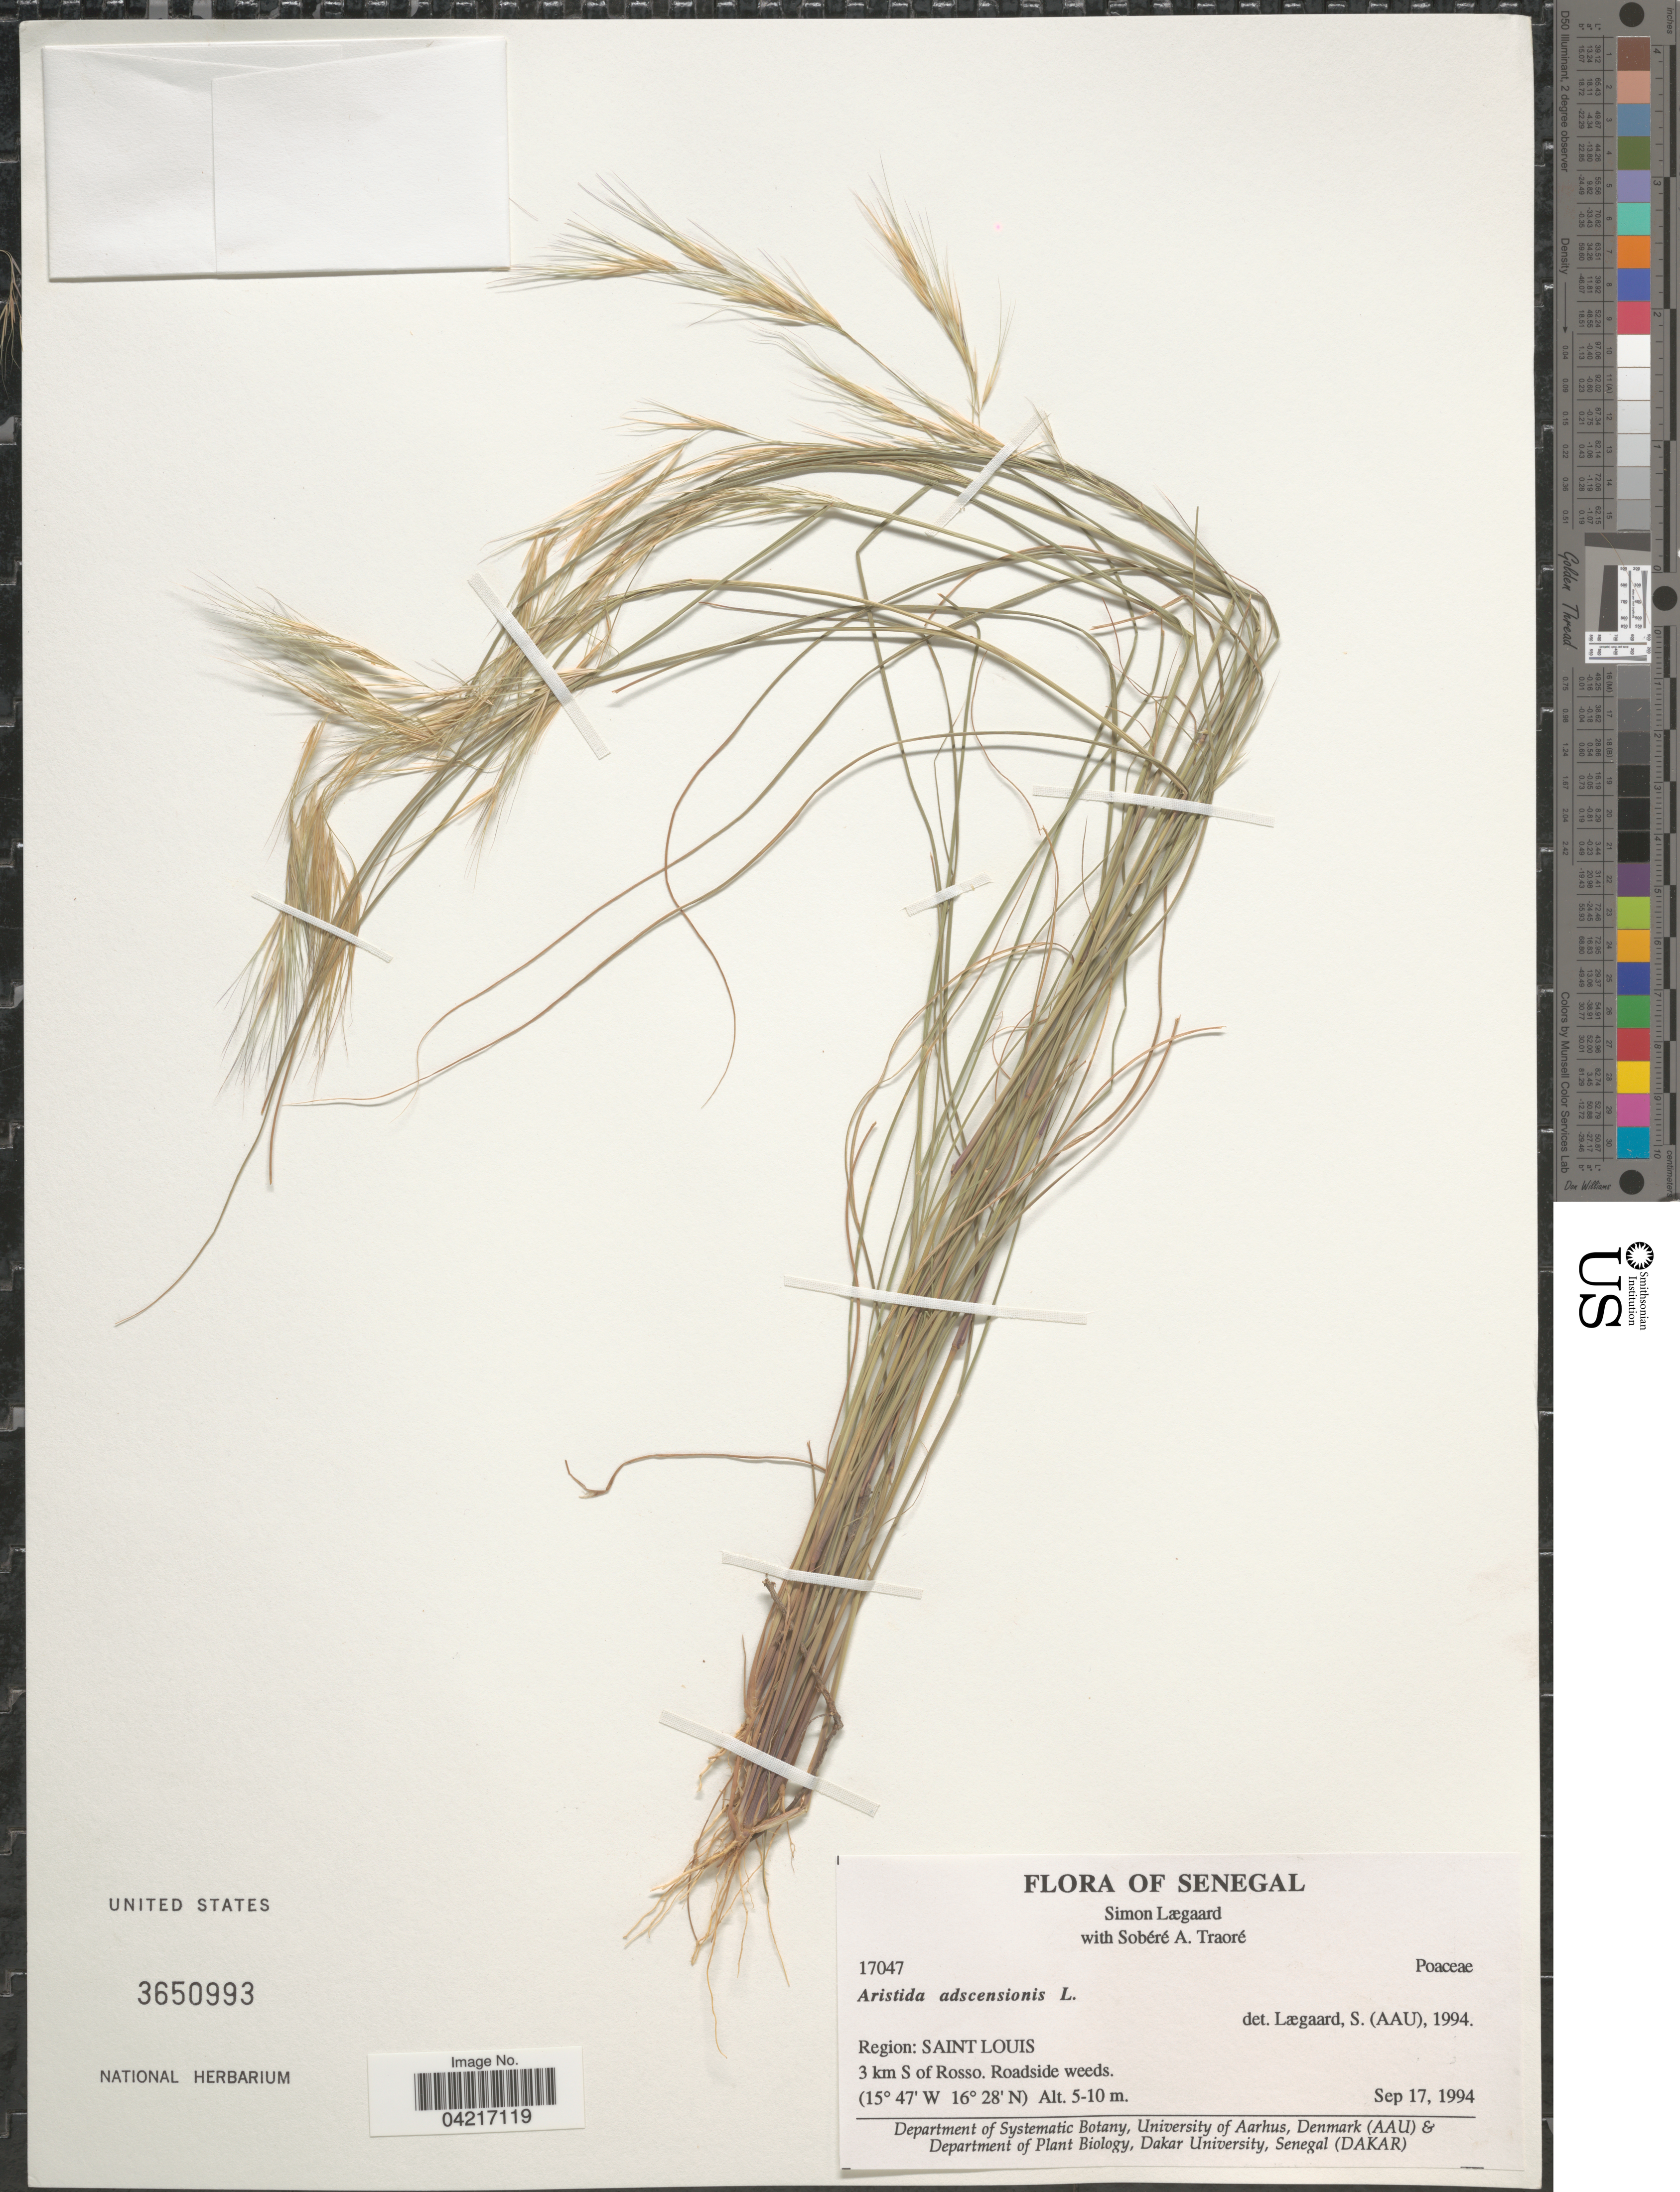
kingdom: Plantae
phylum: Tracheophyta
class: Liliopsida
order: Poales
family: Poaceae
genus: Aristida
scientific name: Aristida adscensionis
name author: L.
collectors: S. Lægaard & S. Traore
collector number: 17047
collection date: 1994-09-17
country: Senegal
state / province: Saint-Louis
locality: Region: Saint Louis. 3 km S of Rosso. Roadside weeds.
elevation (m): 5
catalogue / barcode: US 3650993